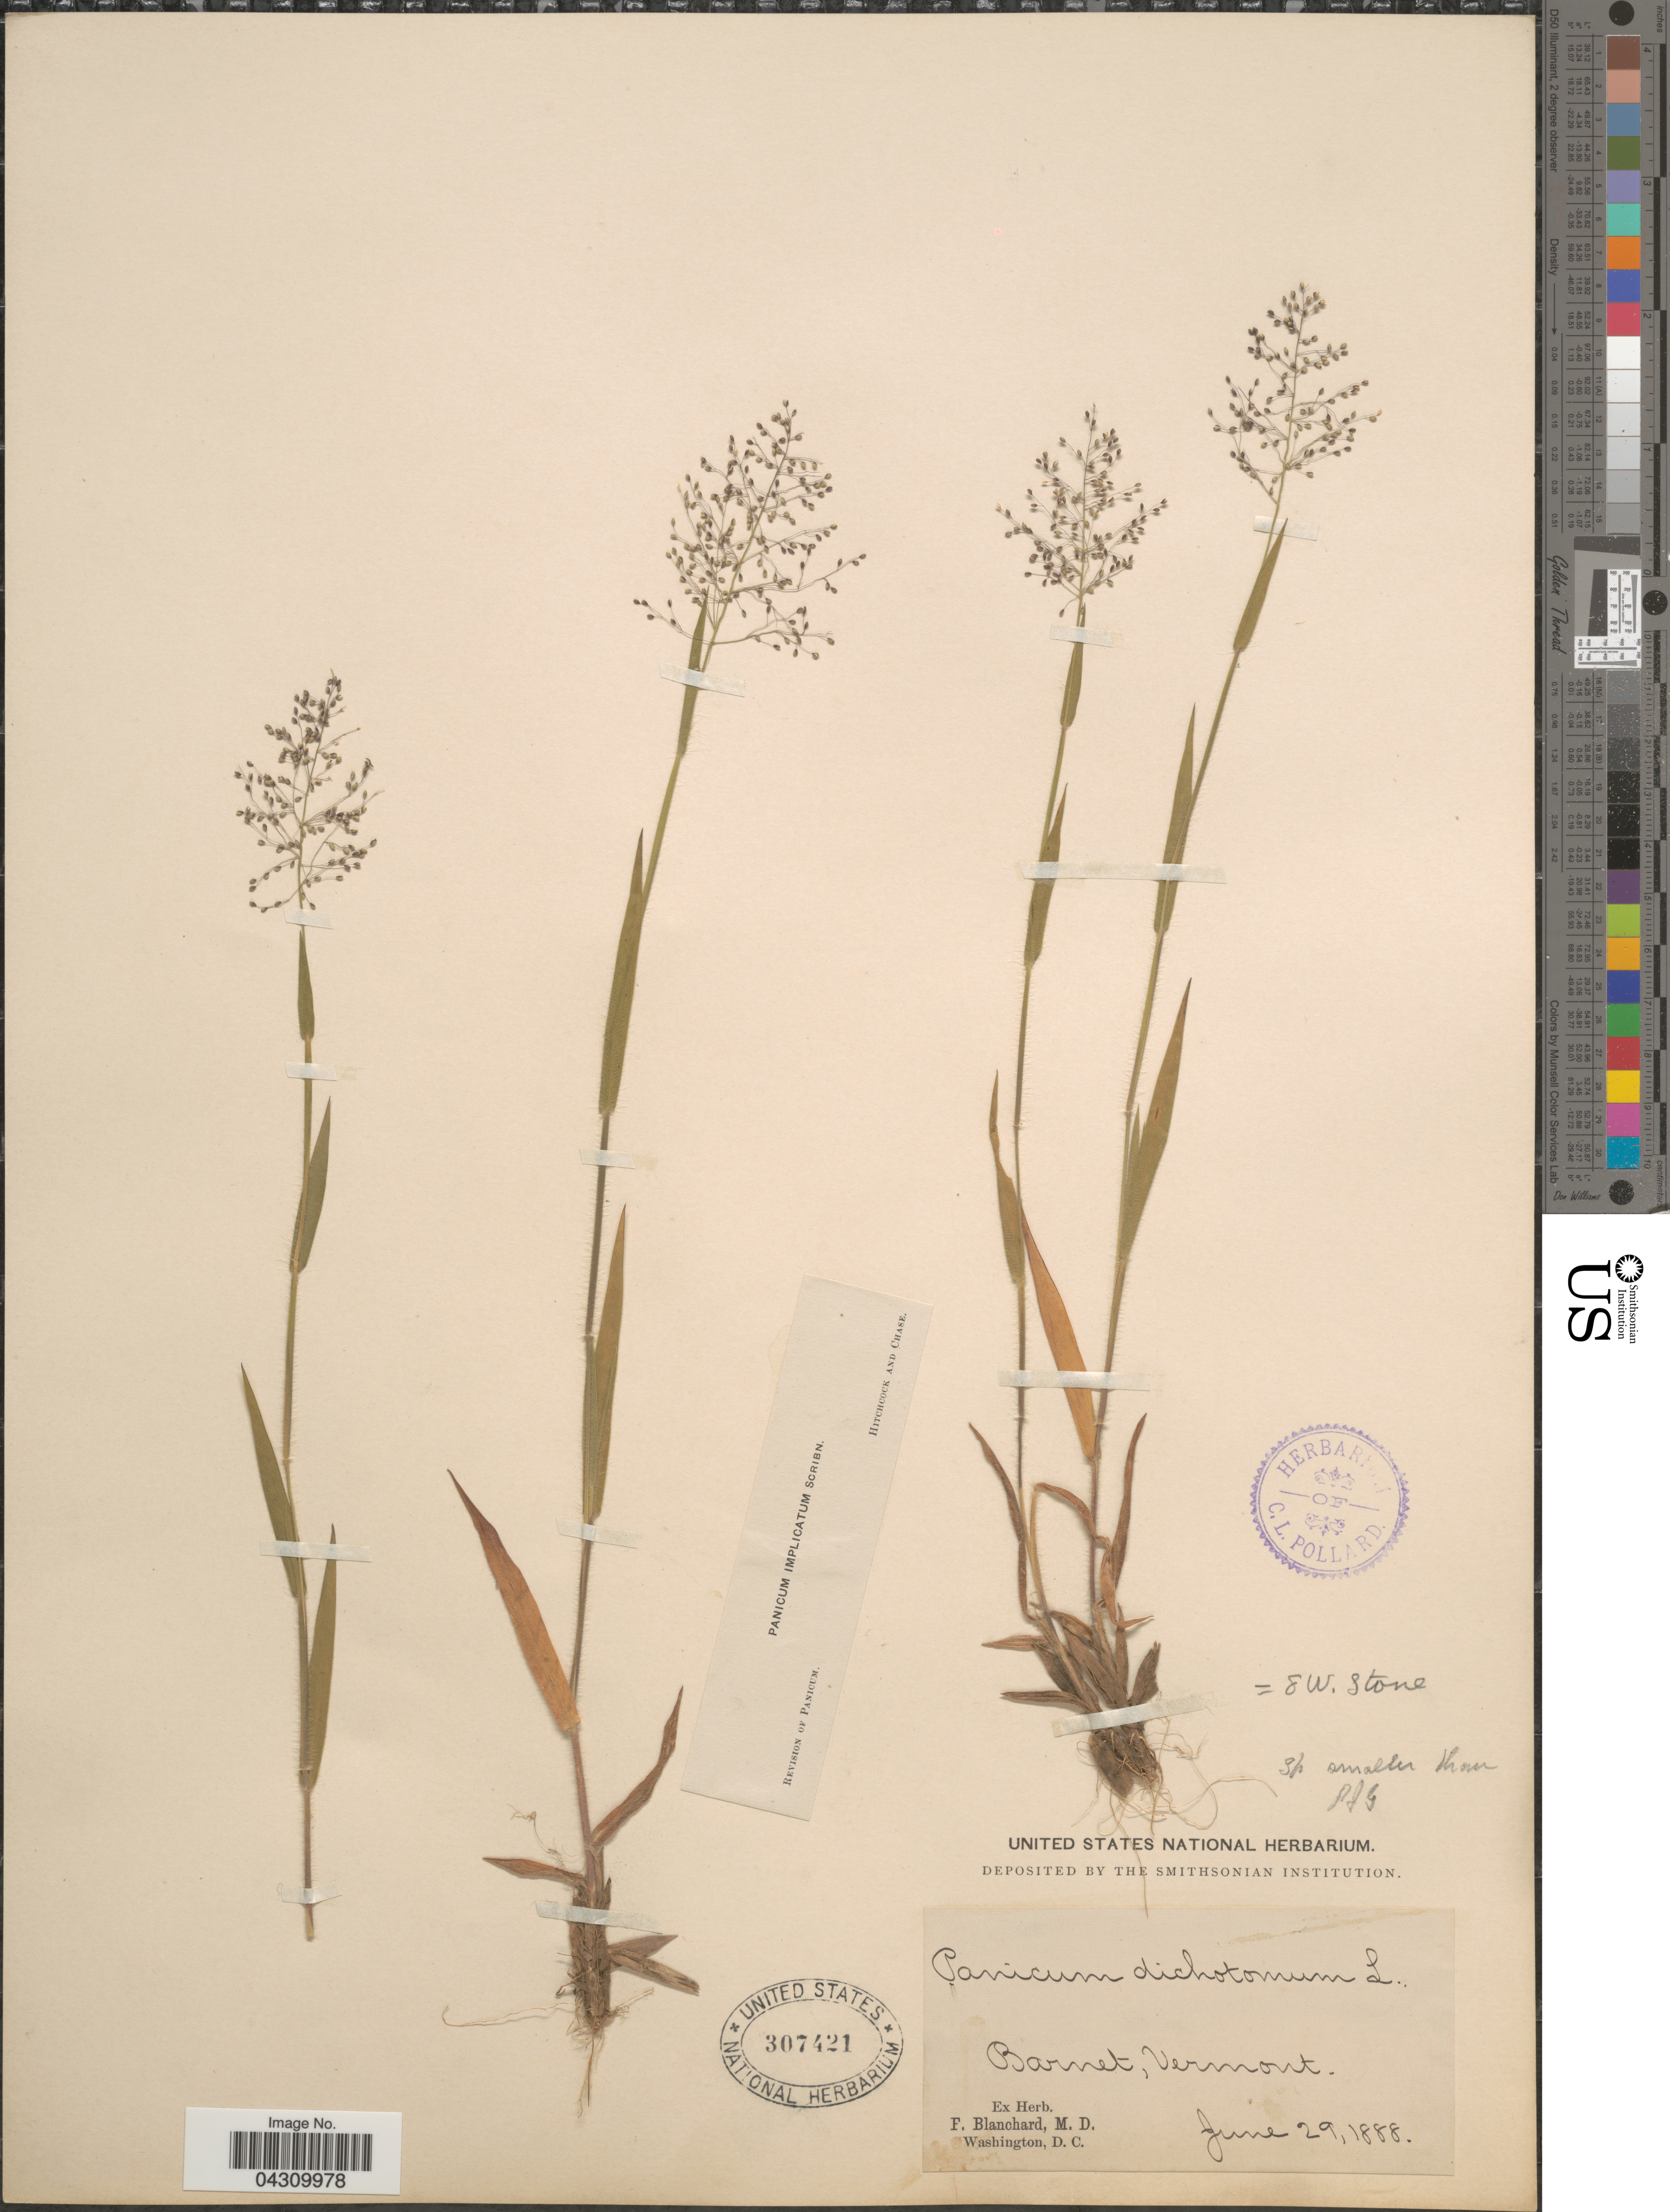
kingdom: Plantae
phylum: Tracheophyta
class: Liliopsida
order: Poales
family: Poaceae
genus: Dichanthelium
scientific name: Dichanthelium acuminatum var. acuminatum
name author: (Sw.) Gould & C.A. Clark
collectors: ex herb. F. Blanchard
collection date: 1888-06-29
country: United States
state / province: Vermont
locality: Barnet.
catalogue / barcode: US 307421